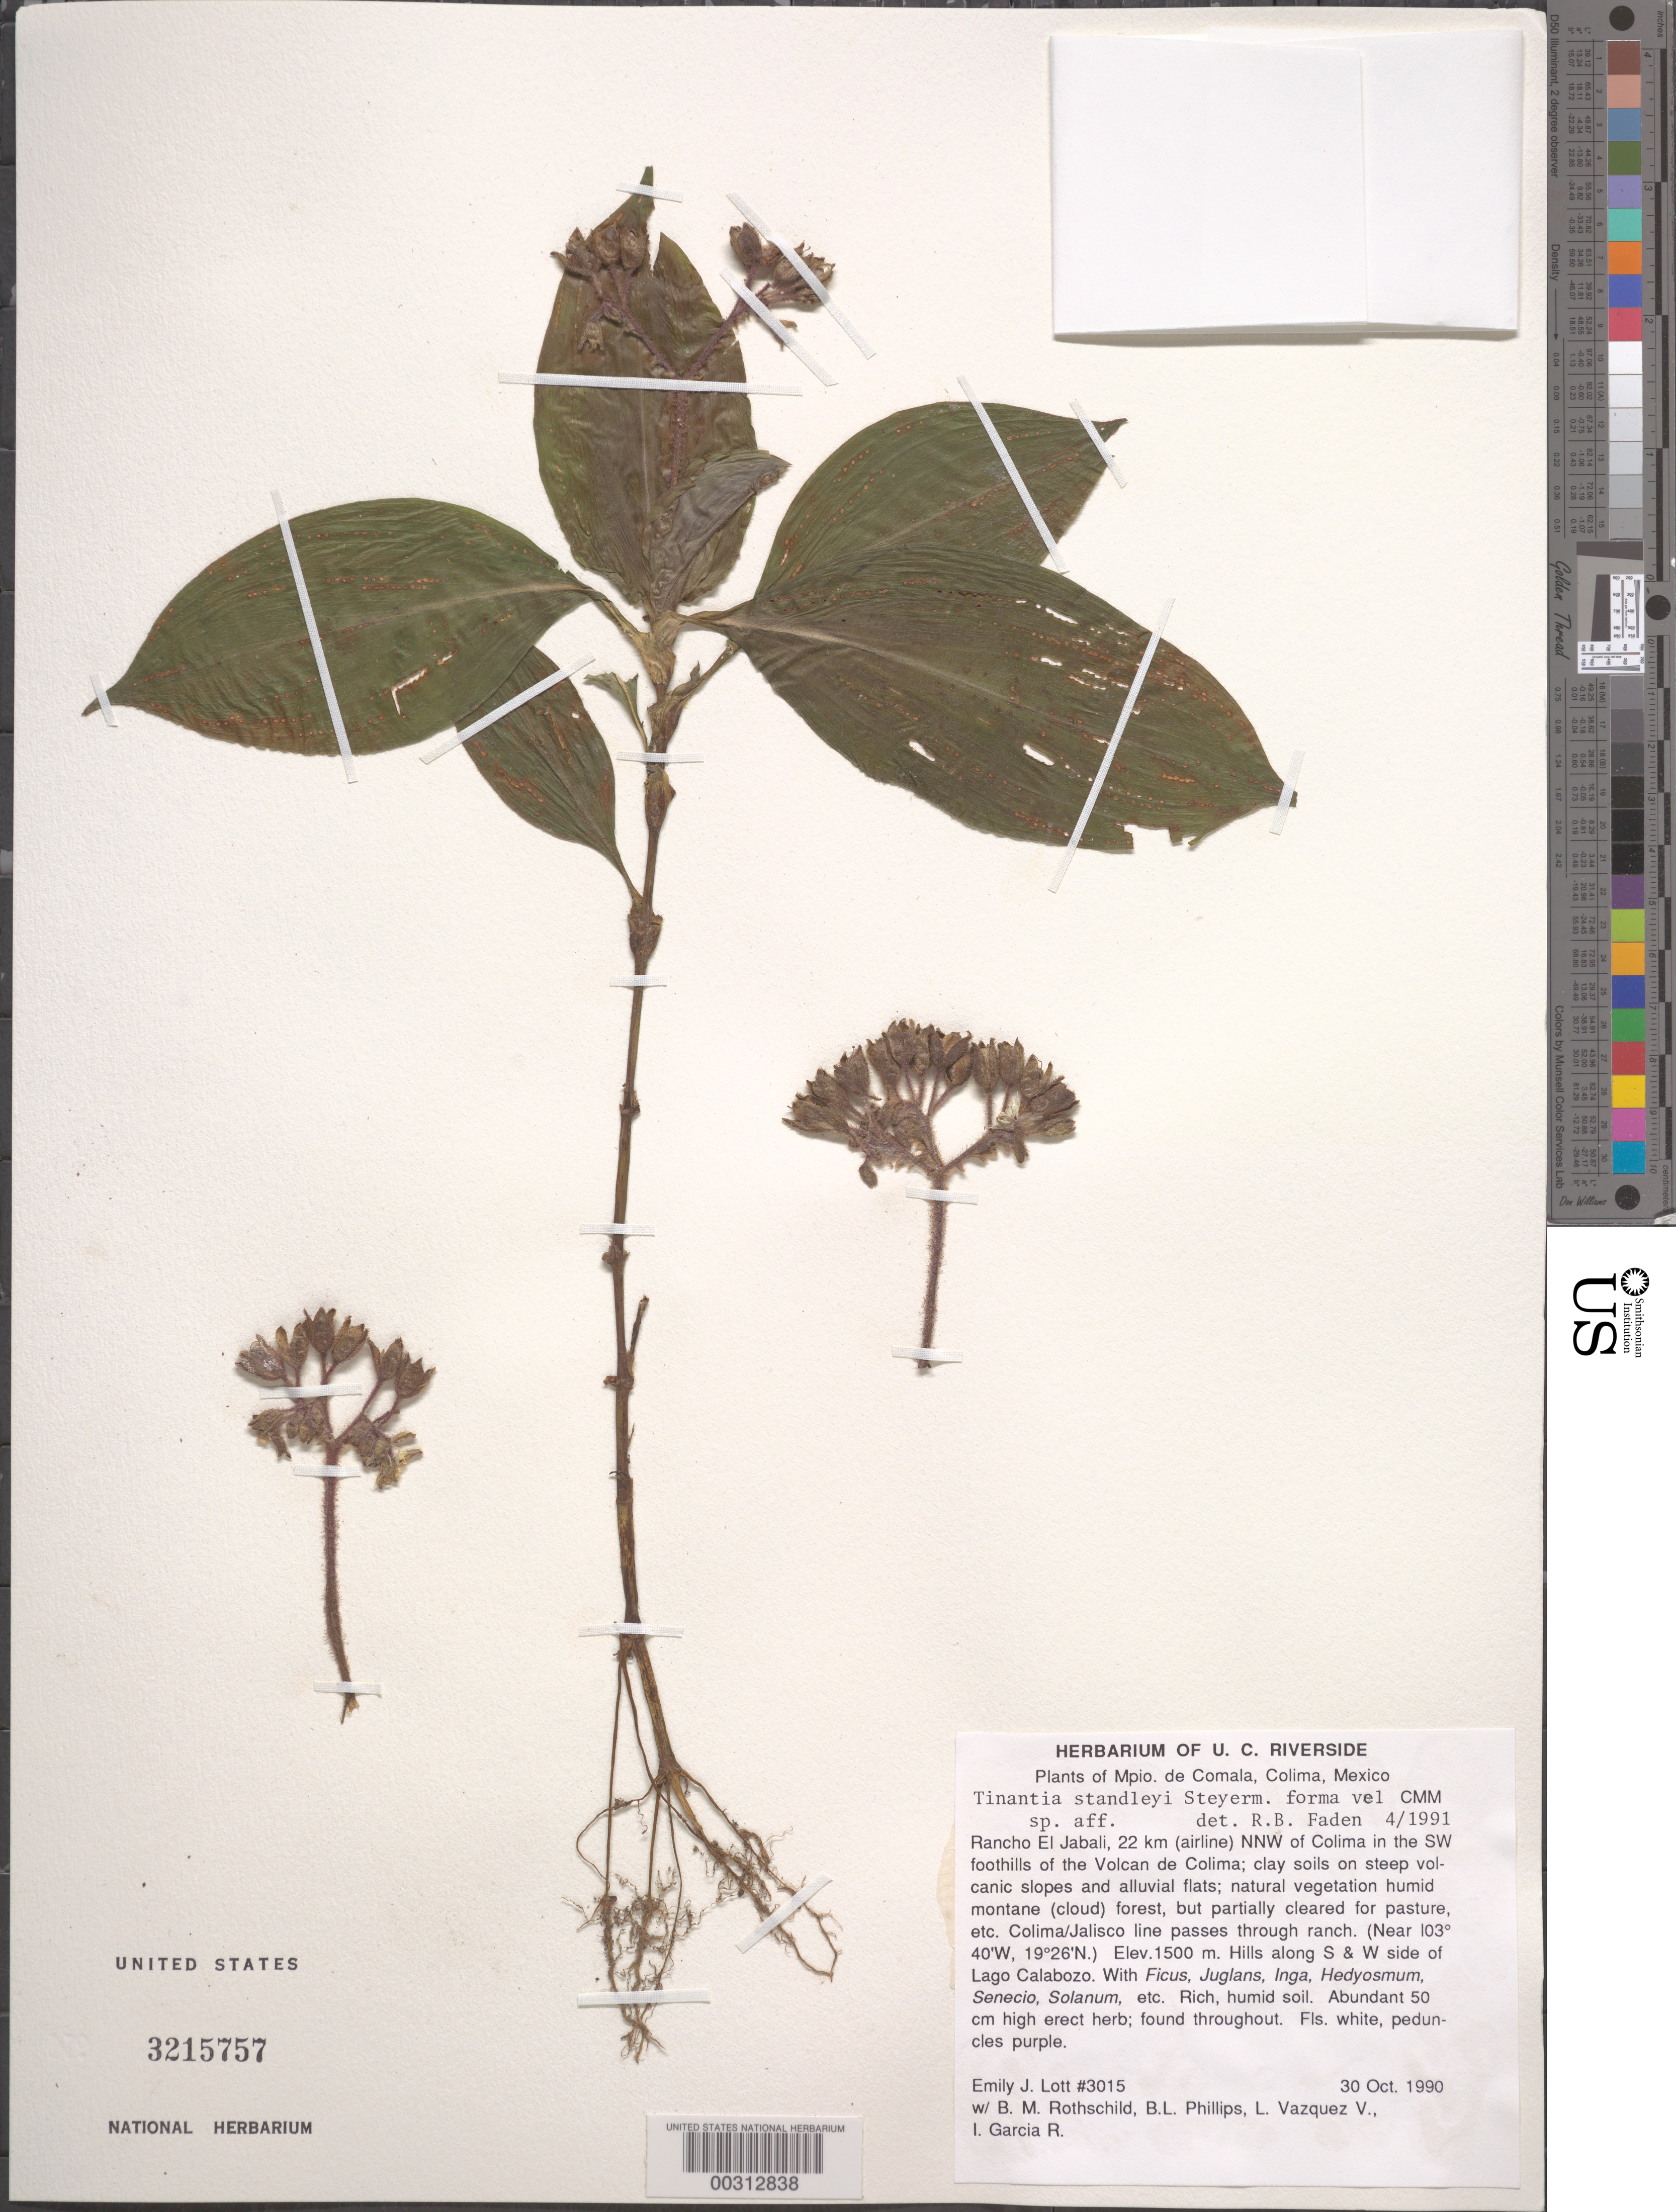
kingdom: Plantae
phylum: Tracheophyta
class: Liliopsida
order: Commelinales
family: Commelinaceae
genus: Tinantia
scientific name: Tinantia standleyi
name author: Steyerm.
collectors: E. Lott, B. Rothschild, B. L. Phillips, L. Vazquez V. & I. García R.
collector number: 3015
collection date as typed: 30 Oct 1990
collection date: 1990-10-30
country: Mexico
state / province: Colima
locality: Comala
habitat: Clay soils on steep volcanic slopes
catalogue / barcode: US 3215757